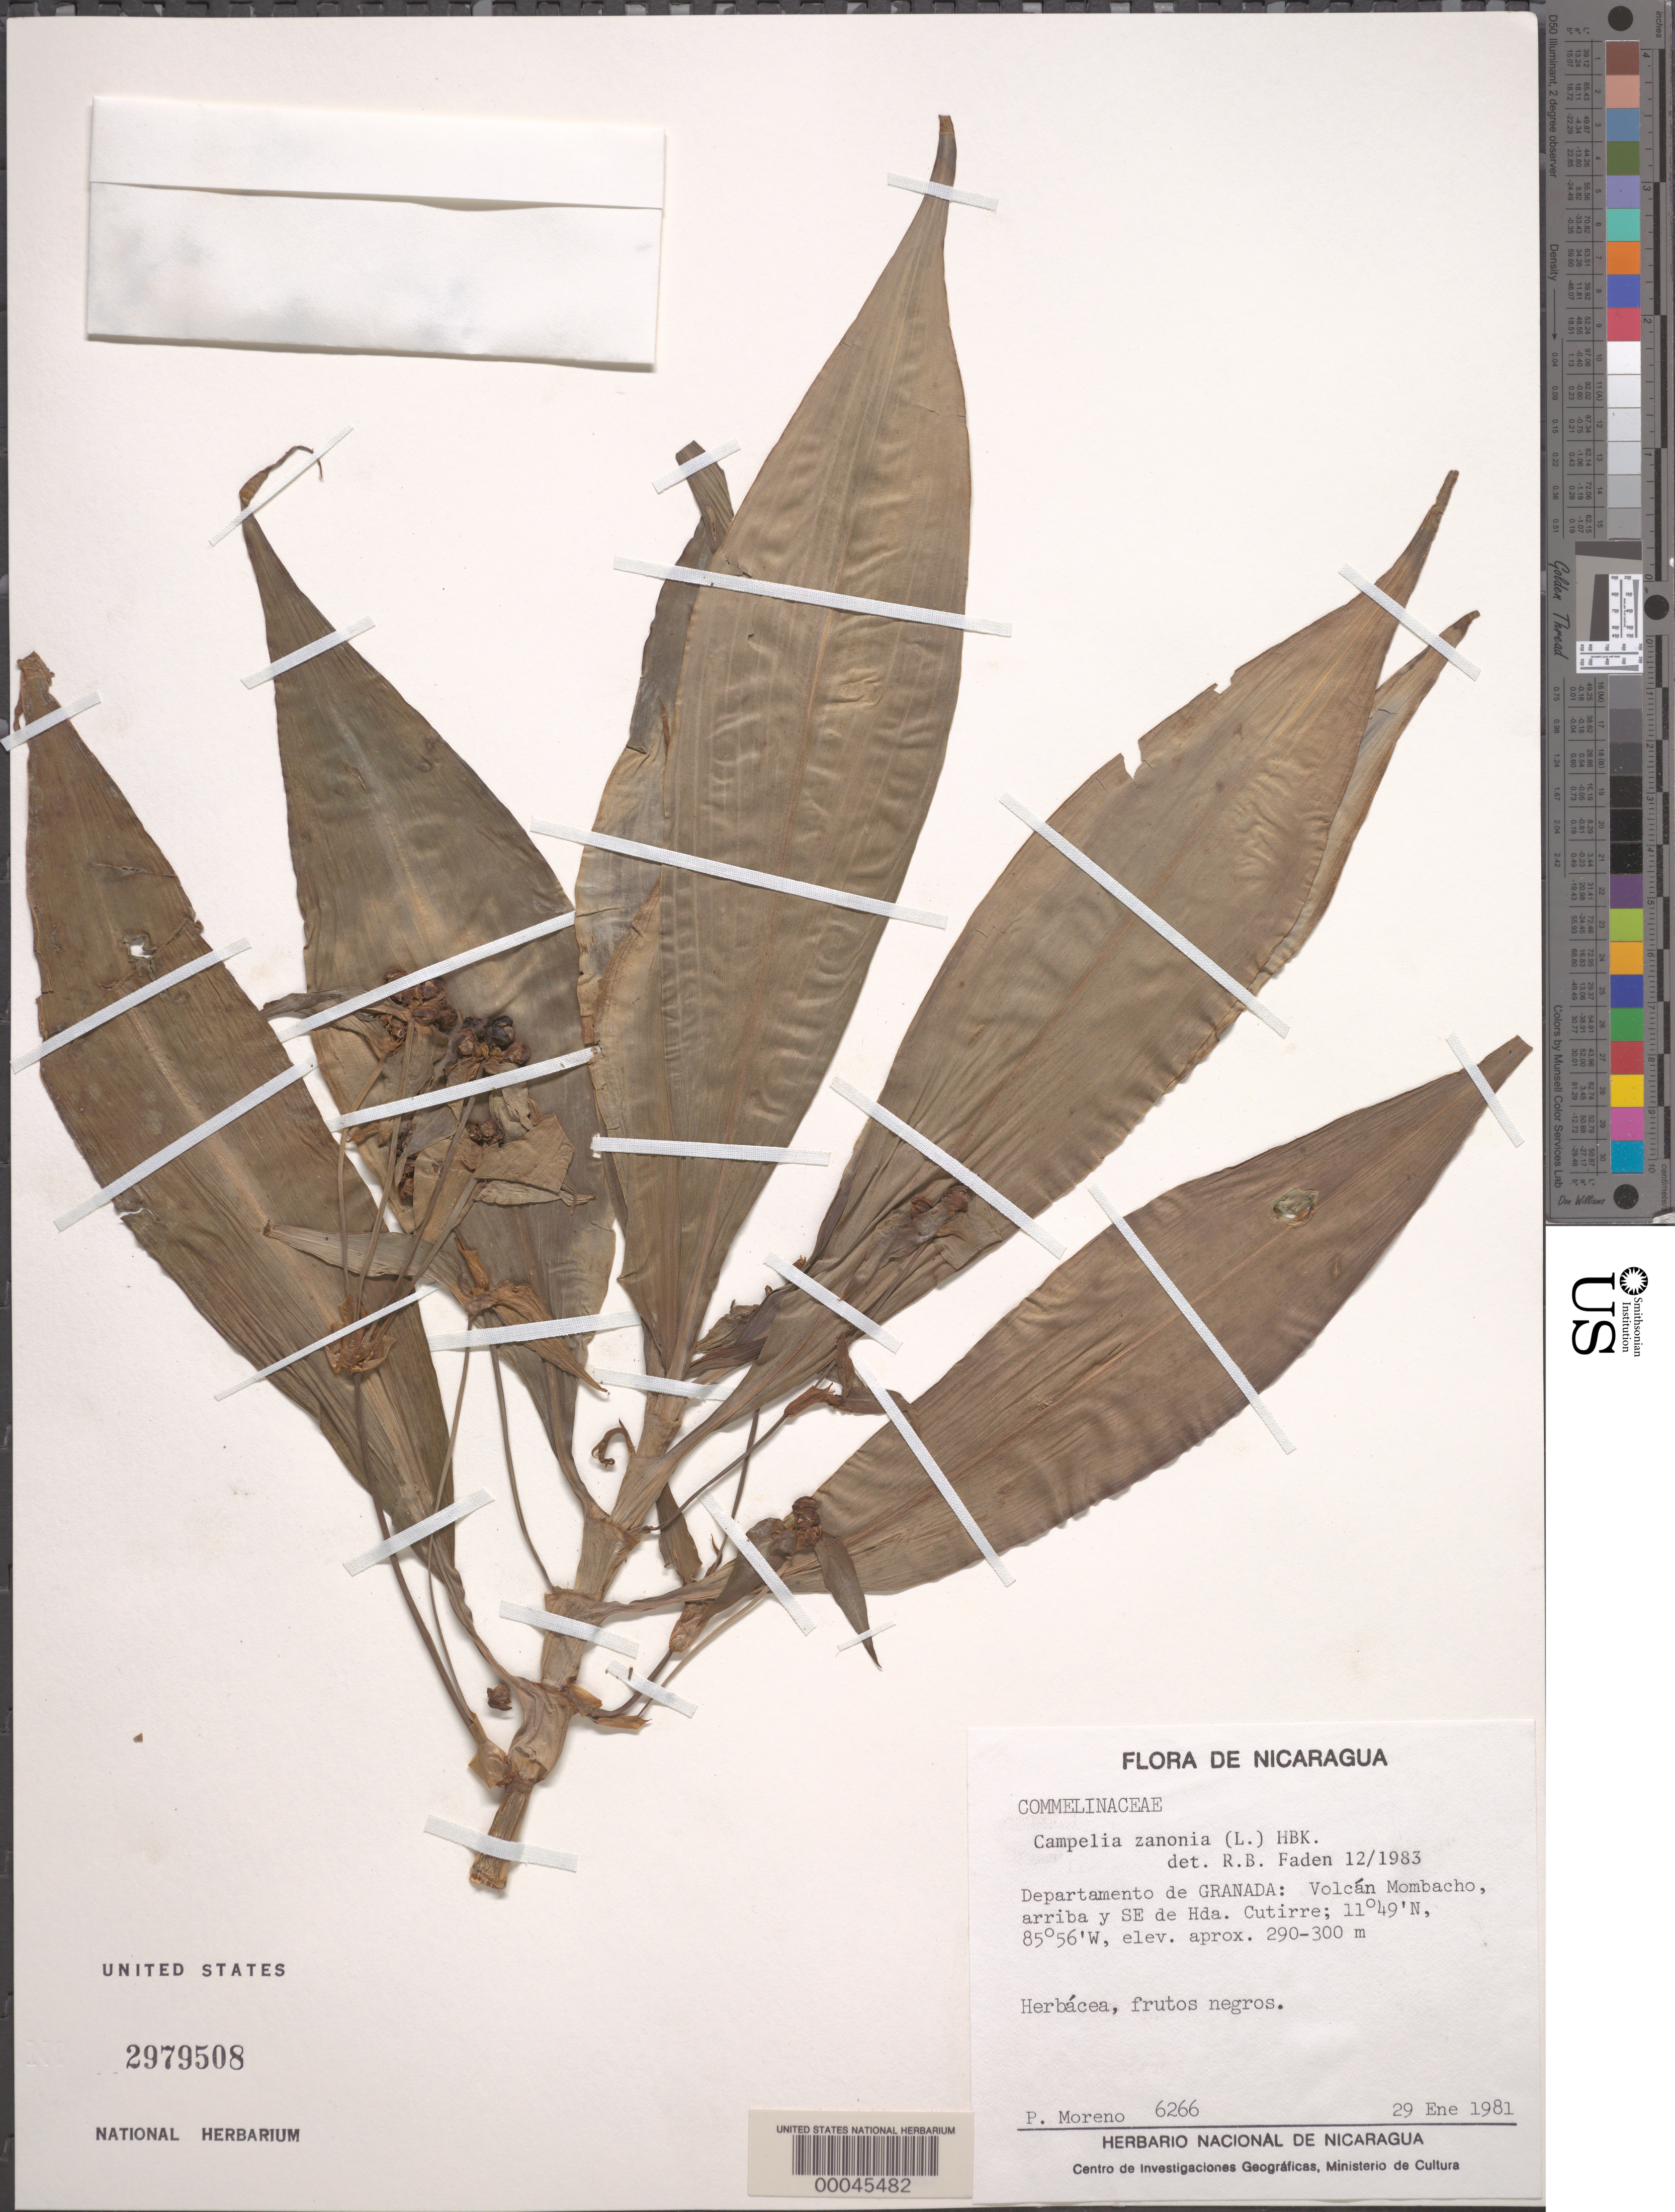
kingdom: Plantae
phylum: Tracheophyta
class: Liliopsida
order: Commelinales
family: Commelinaceae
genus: Tradescantia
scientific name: Tradescantia zanonia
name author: (L.) Sw.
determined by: Faden, Robert B., (US), Smithsonian Institution - National Museum of Natural History (UNITED STATES)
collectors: P. Moreno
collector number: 6266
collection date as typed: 29 Jan 1981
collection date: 1981-01-29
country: Nicaragua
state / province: Granada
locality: Volcan mombacho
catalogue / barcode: US 2979508